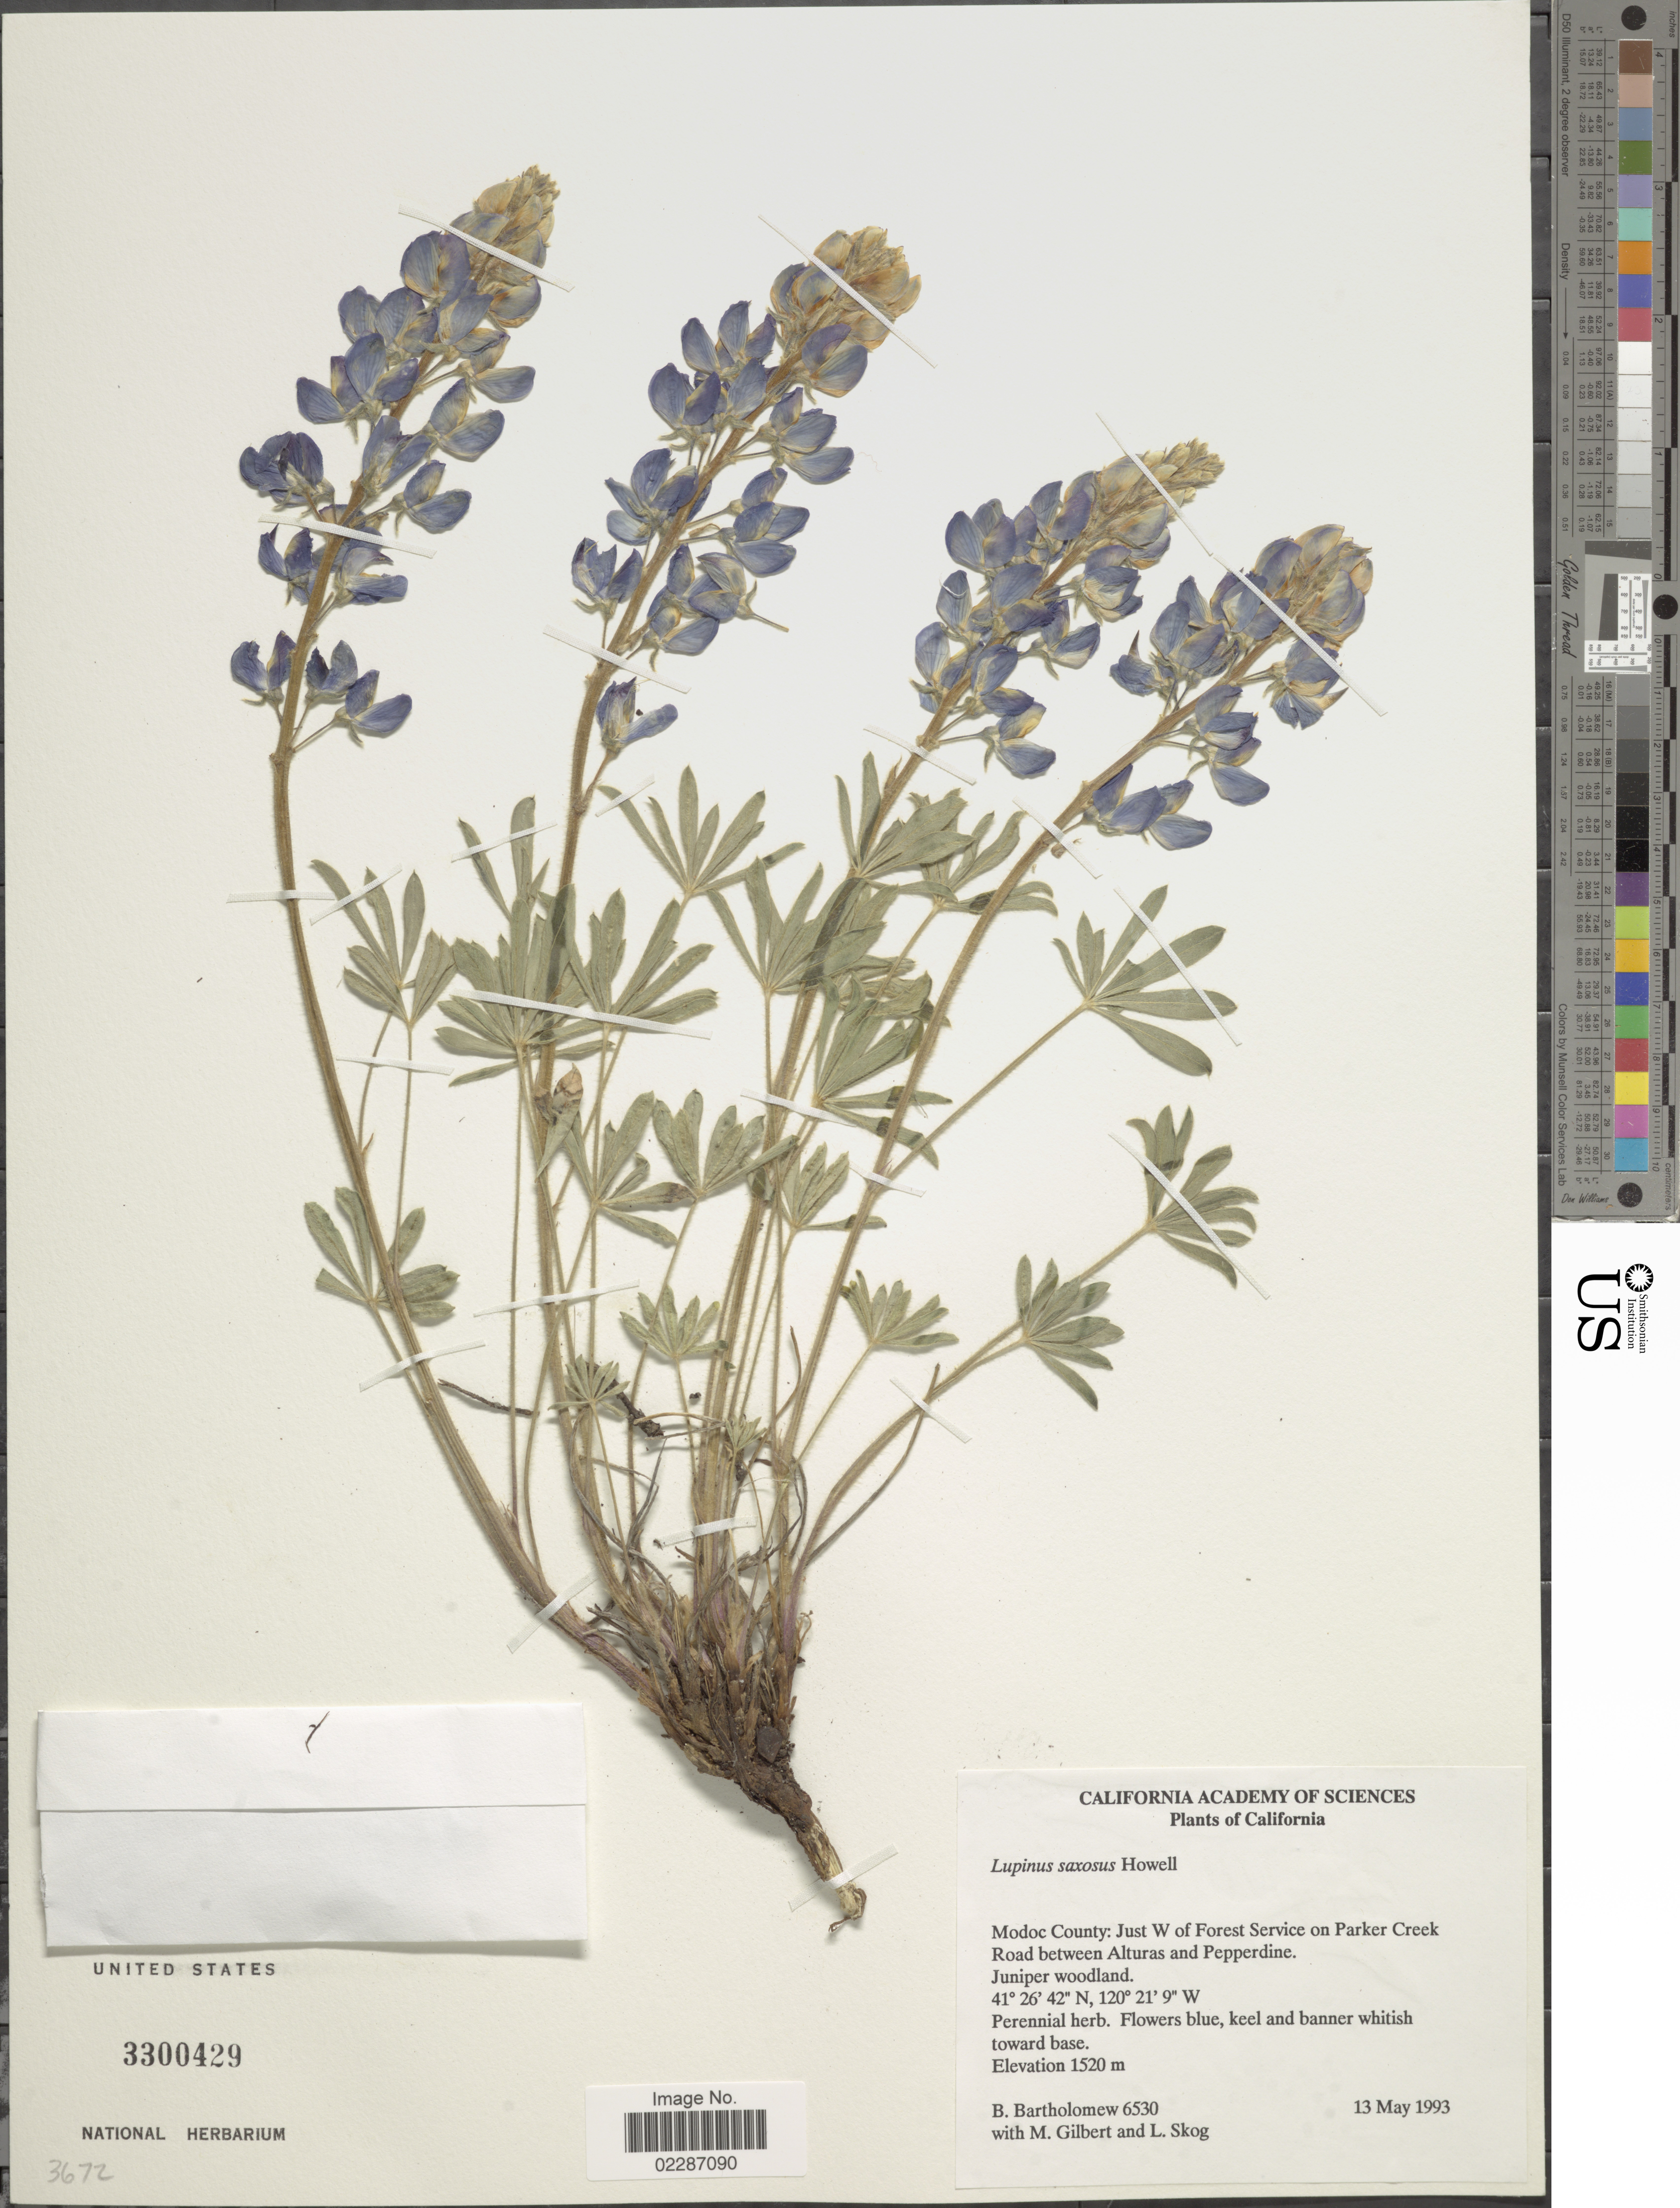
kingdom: Plantae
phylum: Tracheophyta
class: Magnoliopsida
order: Fabales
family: Fabaceae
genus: Lupinus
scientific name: Lupinus saxosus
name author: Howell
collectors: B. Bartholomew, M. Gilbert & L. E. Skog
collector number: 6530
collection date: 1993-05-13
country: United States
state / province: California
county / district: Modoc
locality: Just W of Forest Service on Parker Creek Road between Alturas and Pepperdine.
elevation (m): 1520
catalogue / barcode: US 3300429